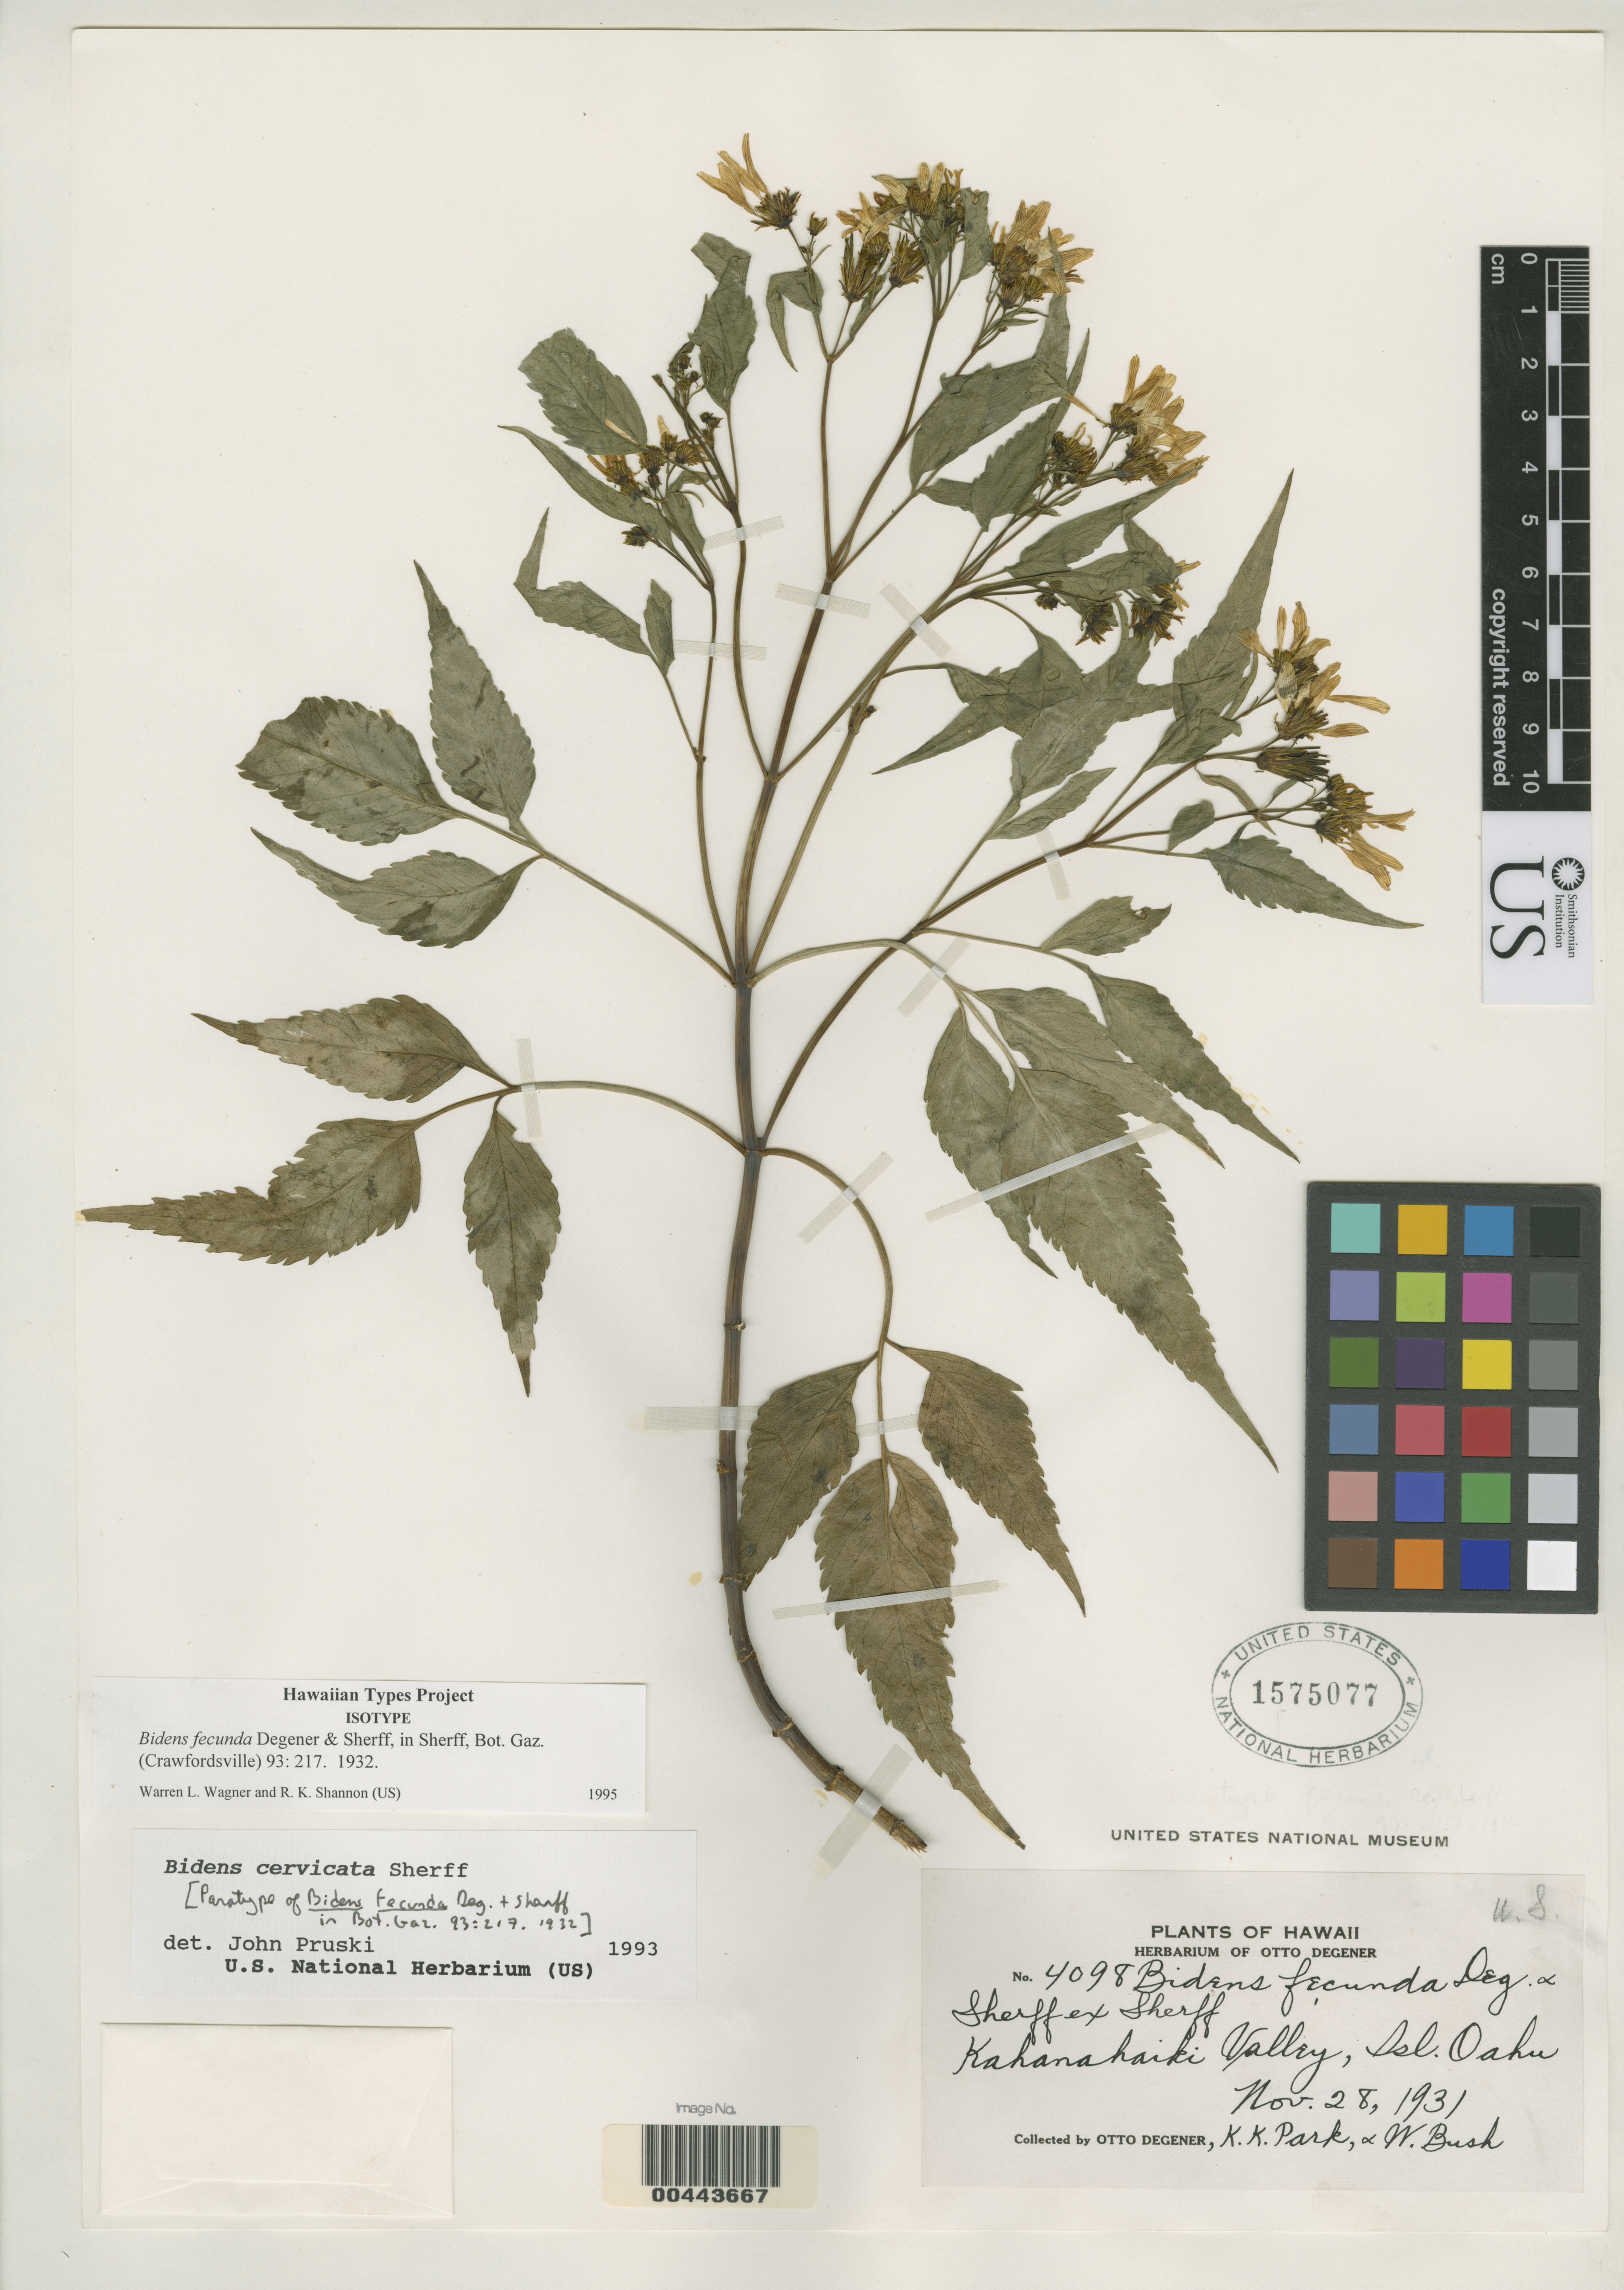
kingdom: Plantae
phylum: Tracheophyta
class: Magnoliopsida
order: Asterales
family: Asteraceae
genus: Bidens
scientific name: Bidens fecunda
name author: O. Deg. & Sherff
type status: Isotype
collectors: O. Degener, K. Park & W. Bush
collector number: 4098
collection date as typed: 28 Nov 1931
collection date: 1931-11-28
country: United States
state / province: Hawaii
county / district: Honolulu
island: Oahu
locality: Kahanahaiki Valley.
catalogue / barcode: US 1575077